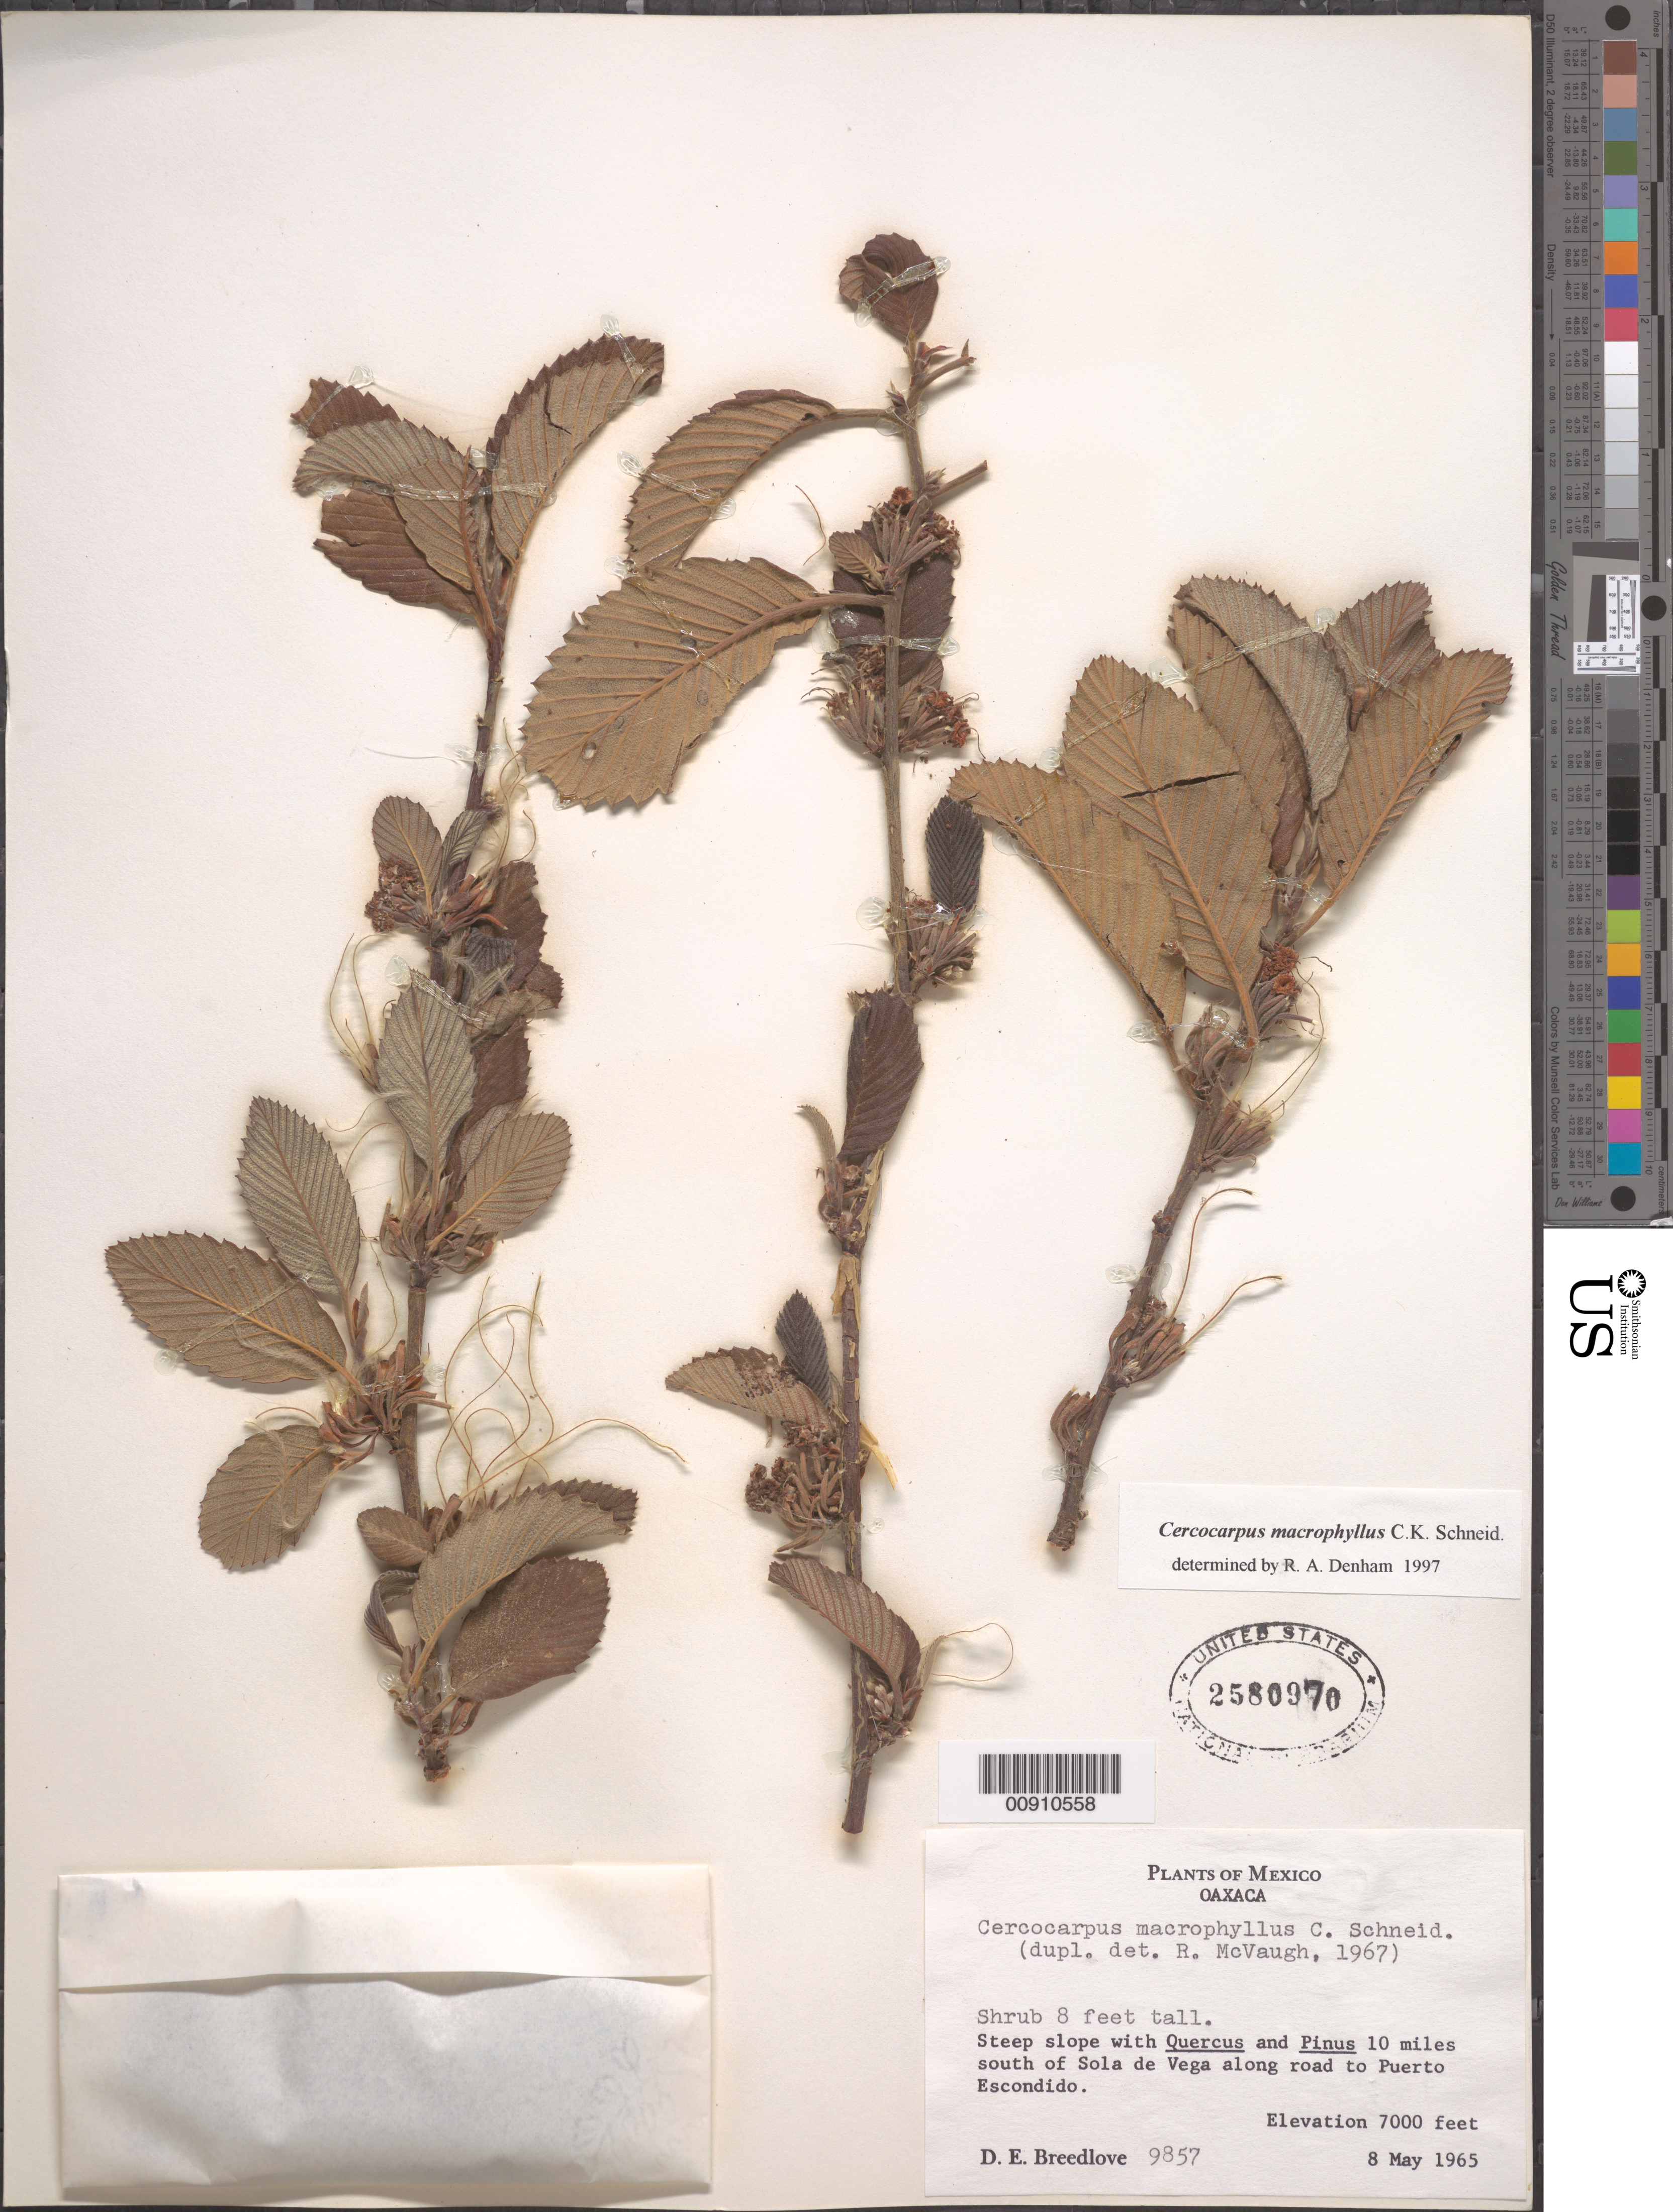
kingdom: Plantae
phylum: Tracheophyta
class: Magnoliopsida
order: Rosales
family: Rosaceae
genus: Cercocarpus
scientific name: Cercocarpus macrophyllus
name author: C.K. Schneid.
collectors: D. E. Breedlove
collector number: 9857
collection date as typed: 08 May 1965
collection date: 1965-05-08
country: Mexico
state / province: Oaxaca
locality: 10 miles south of Sola de Vega along road to Puerto Escondido.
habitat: Steep slope with Quercus and Pinus.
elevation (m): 2134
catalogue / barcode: US 2580970